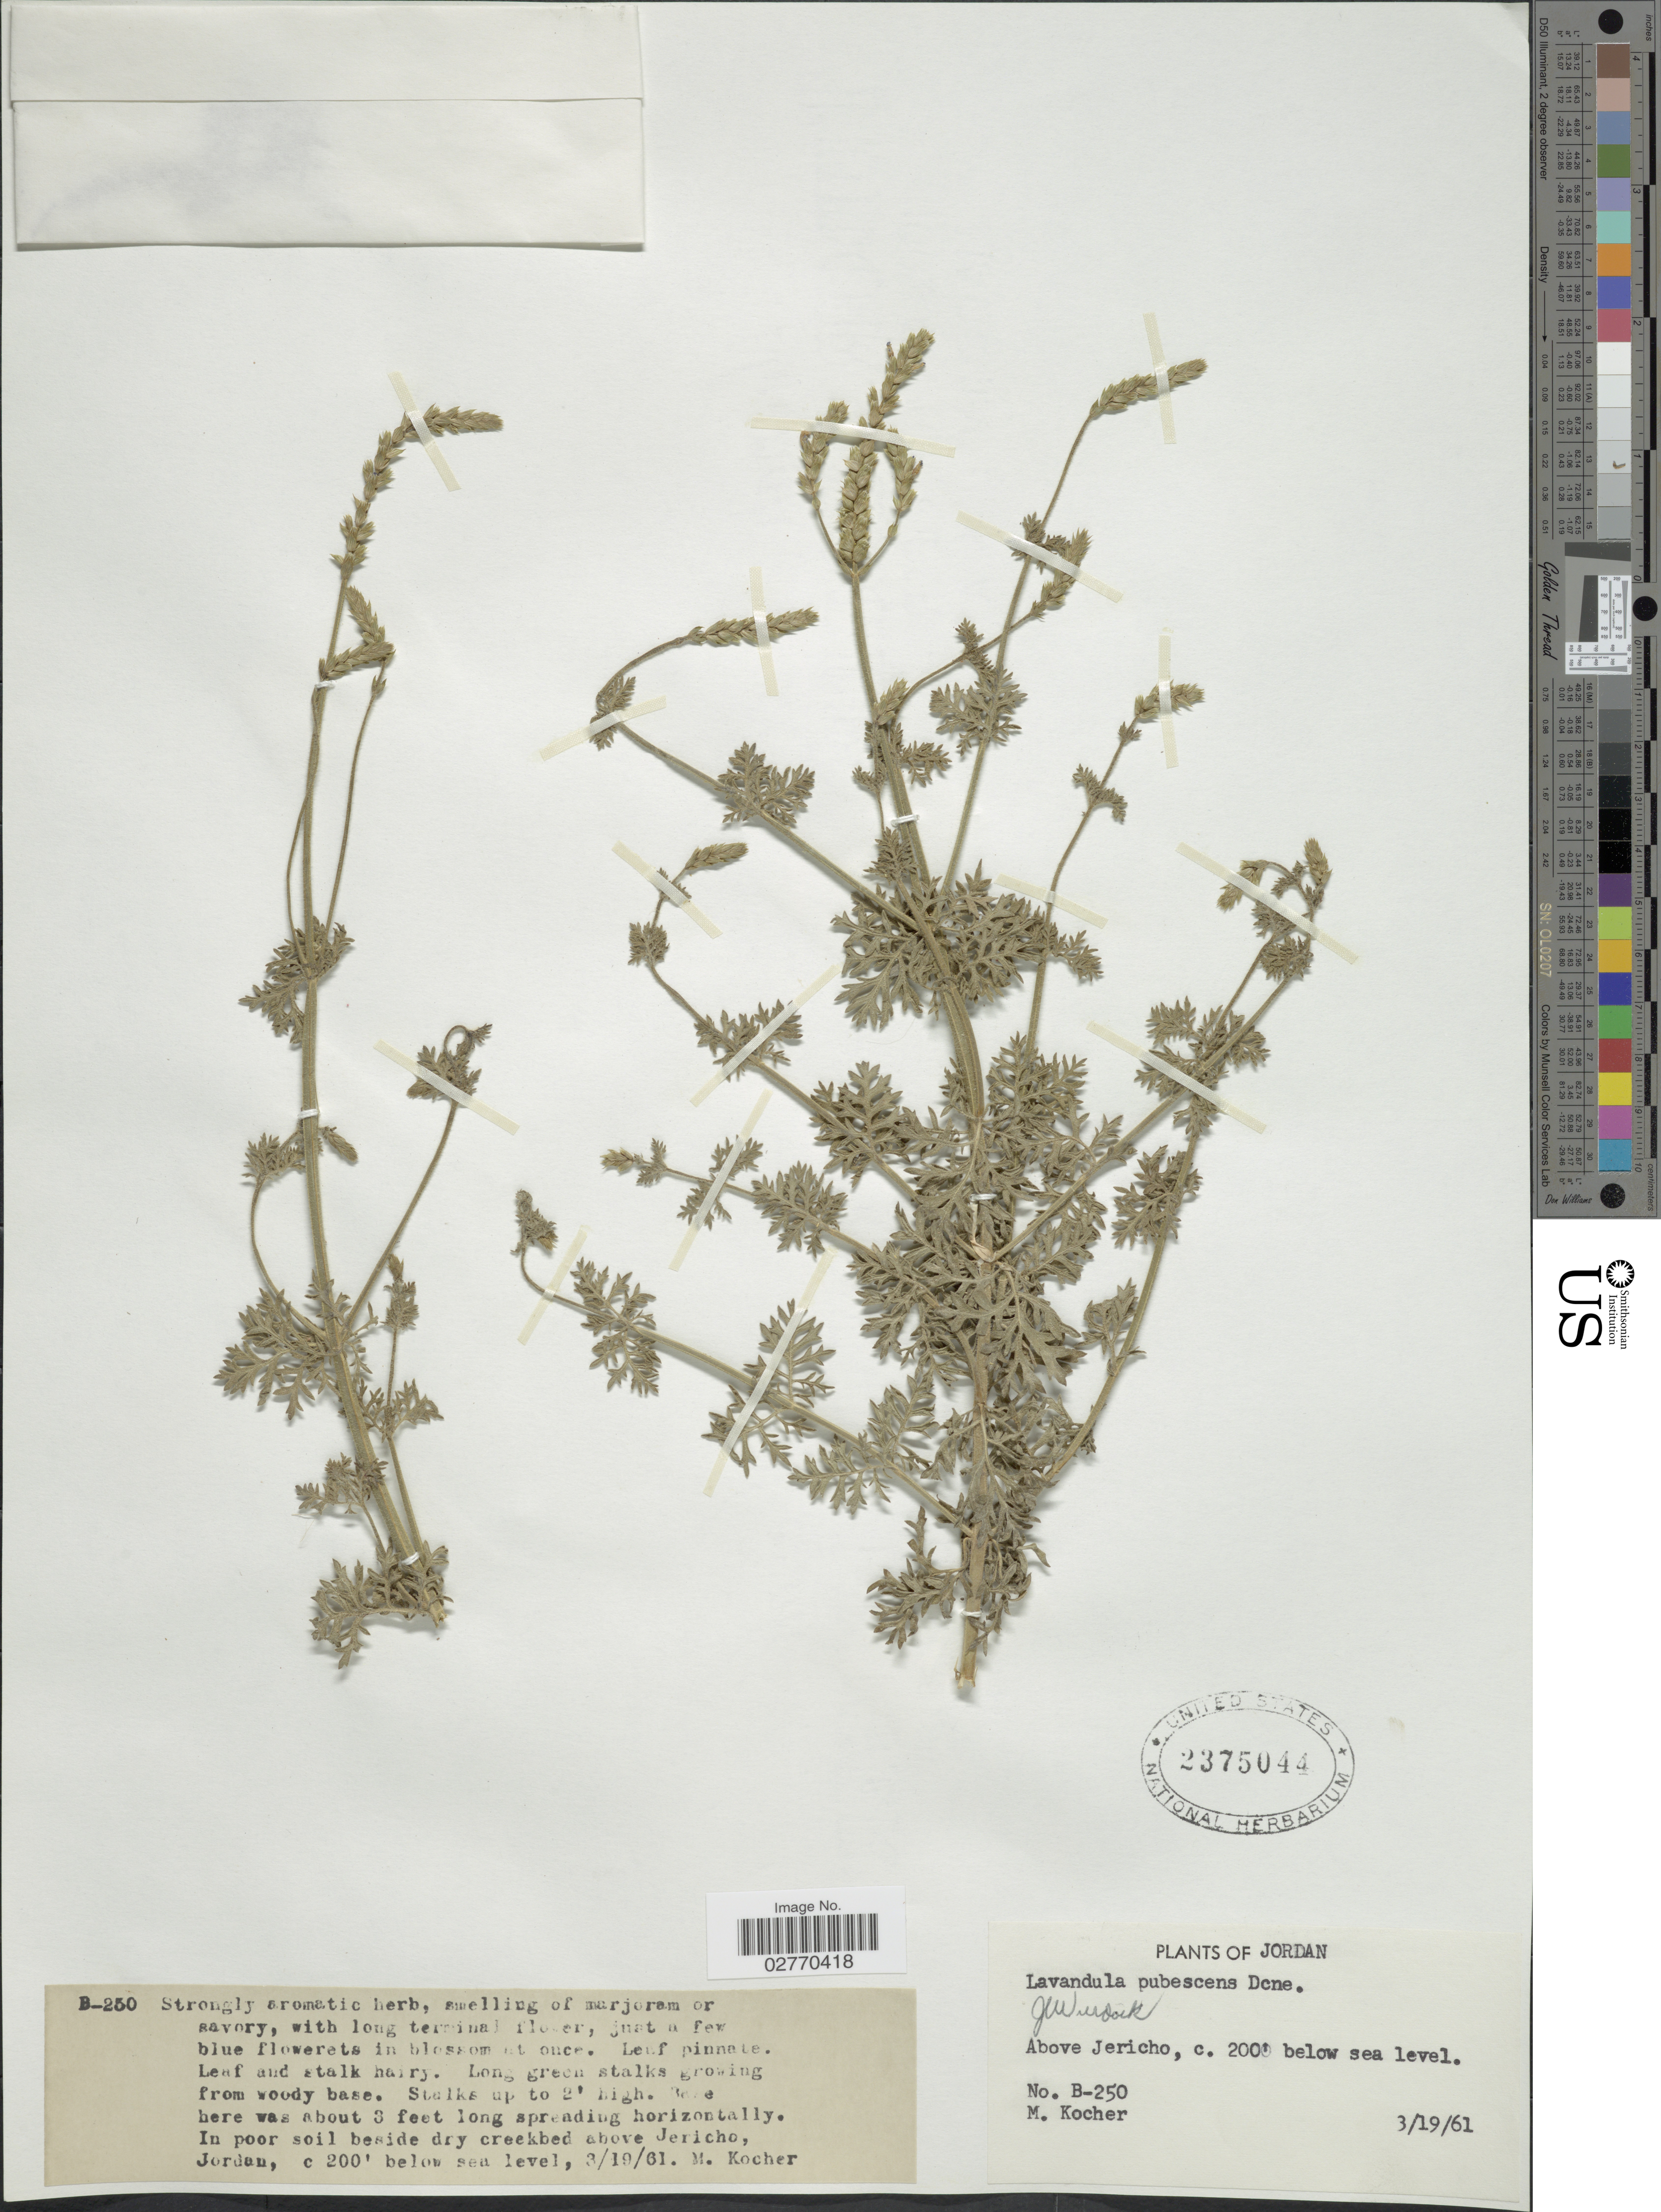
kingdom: Plantae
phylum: Tracheophyta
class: Magnoliopsida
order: Lamiales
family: Lamiaceae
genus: Lavandula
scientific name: Lavandula pubescens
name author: Decne.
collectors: M. Kocher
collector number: B-250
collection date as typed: Transcribed d/m/y: 19/3/61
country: Jordan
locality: Above Jericho.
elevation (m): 61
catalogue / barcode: US 2375044